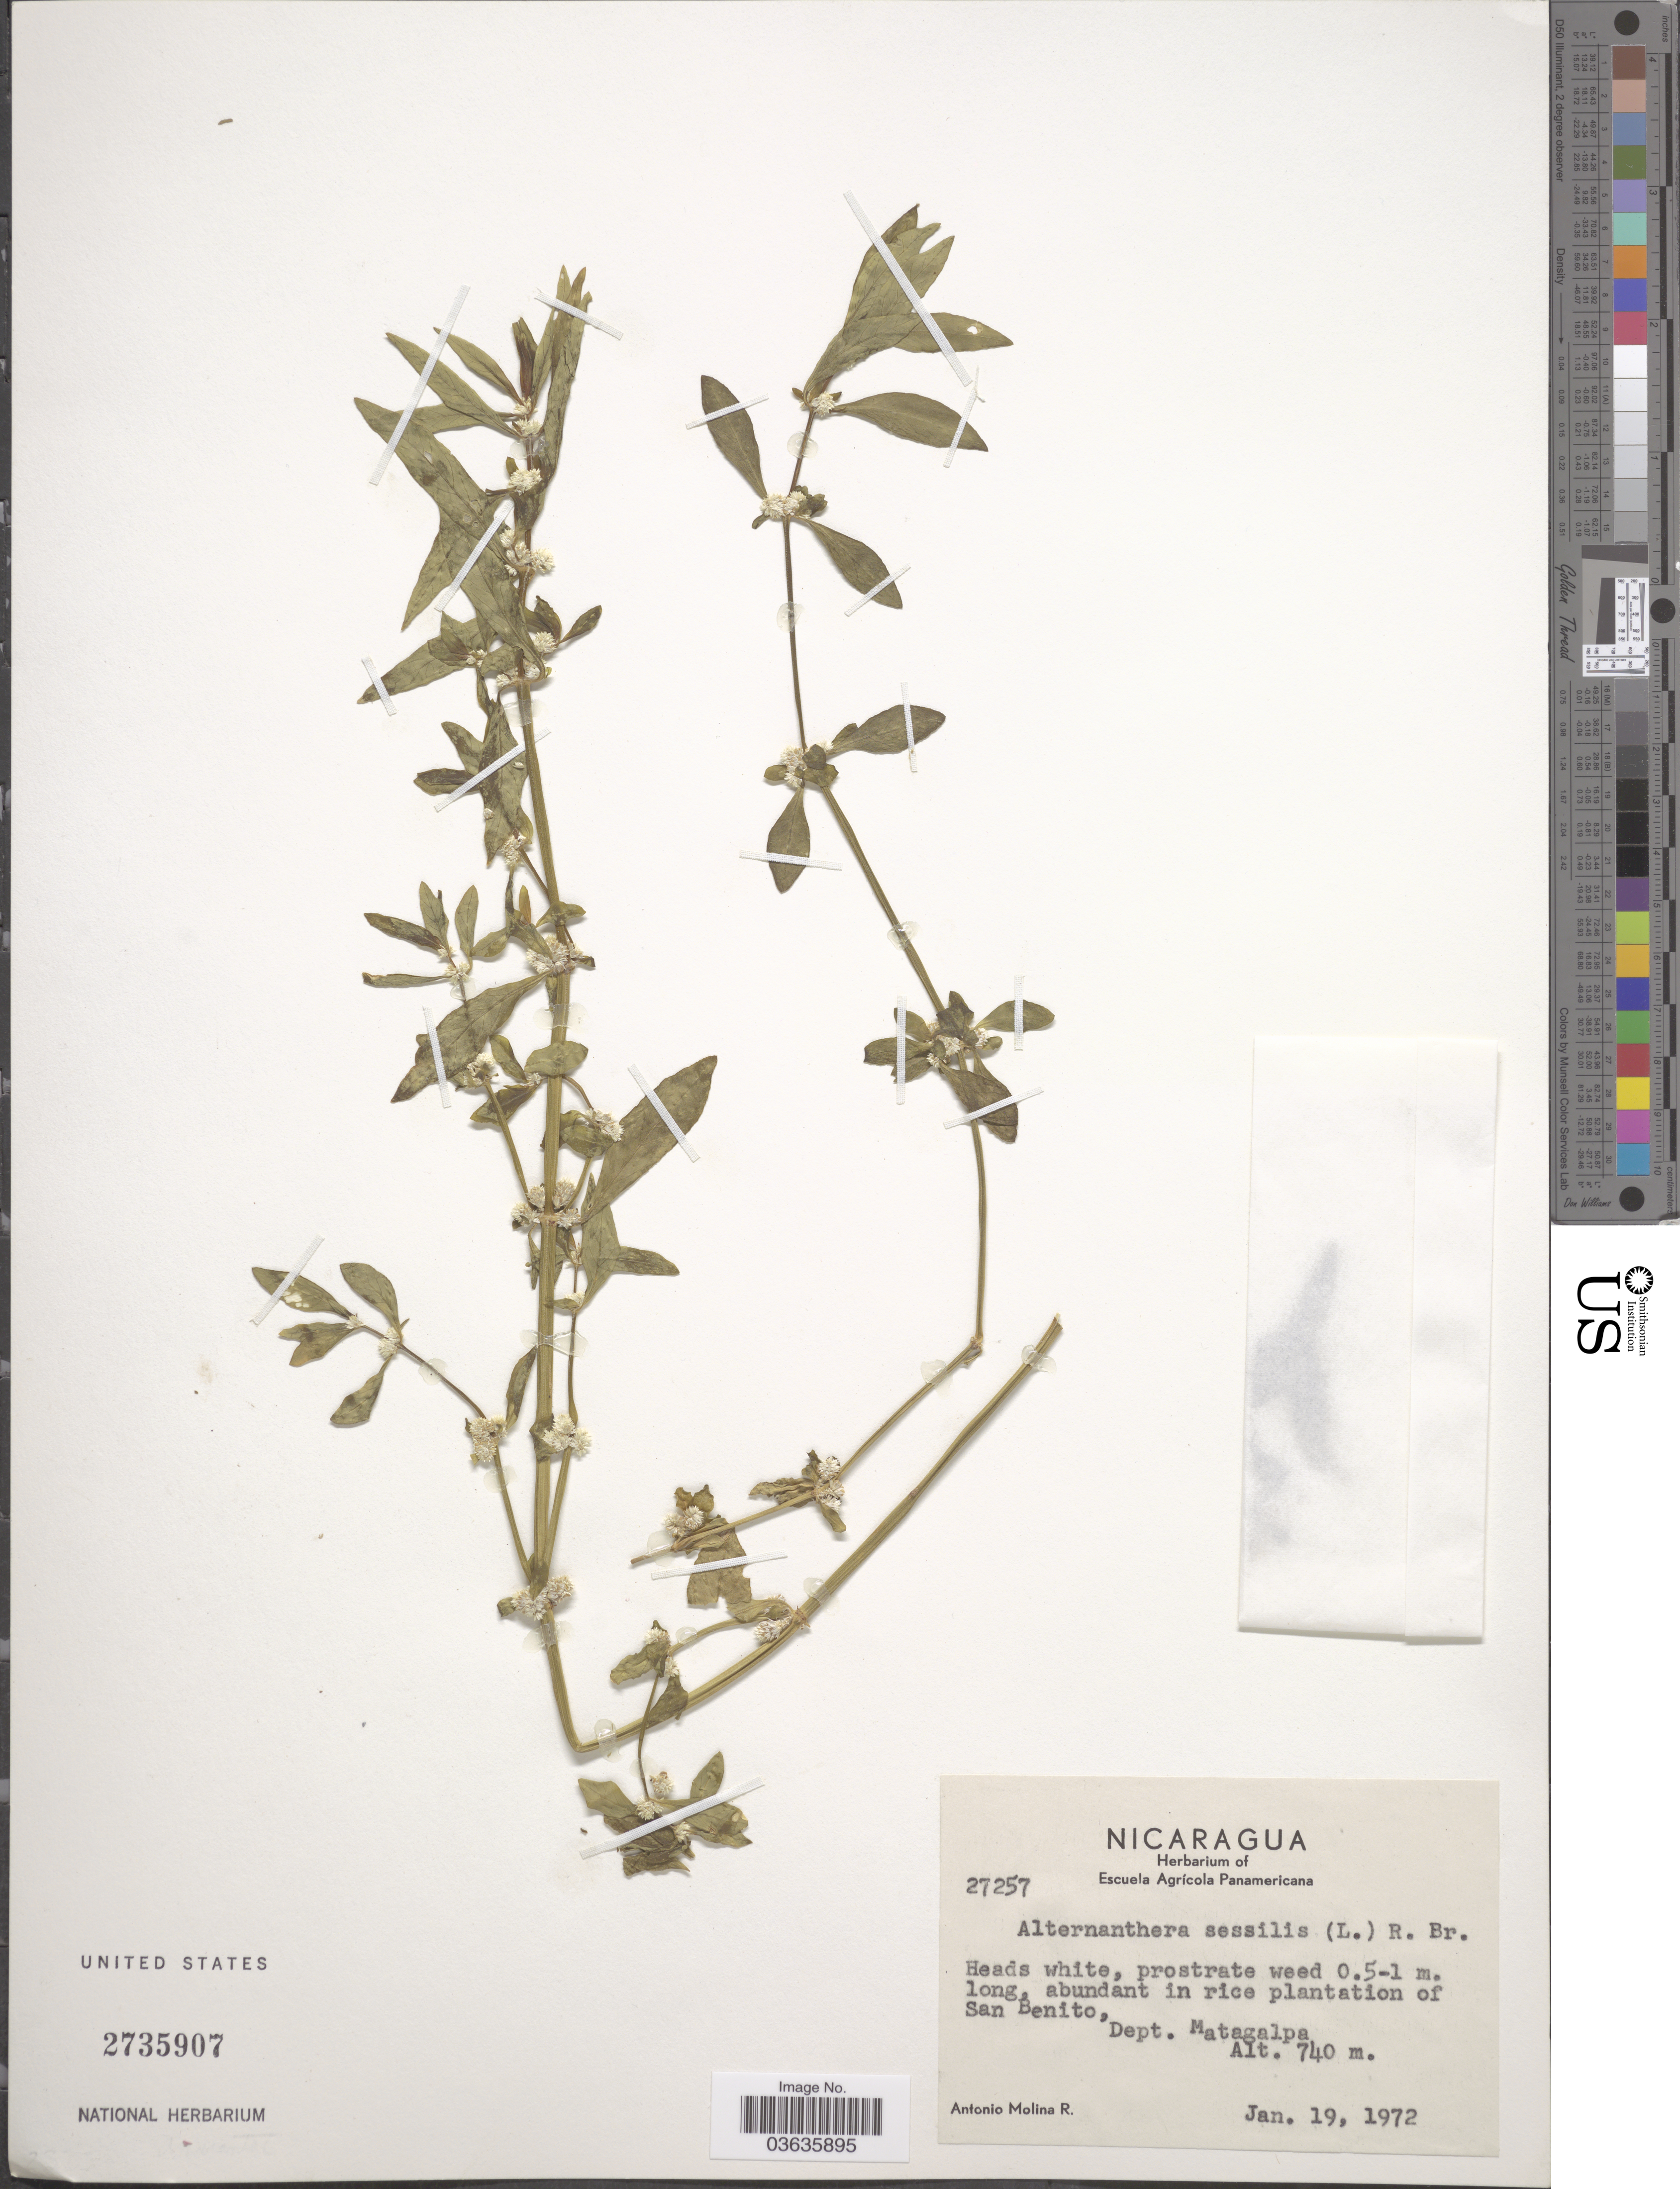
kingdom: Plantae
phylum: Tracheophyta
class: Magnoliopsida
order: Caryophyllales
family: Amaranthaceae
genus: Alternanthera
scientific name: Alternanthera sessilis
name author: (L.) DC.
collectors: A. Molina R.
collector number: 27257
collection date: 1972-01-19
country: Nicaragua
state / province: Matagalpa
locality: In rice plantation of San Benito, Dept. Matagalpa.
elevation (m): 740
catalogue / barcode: US 2735907